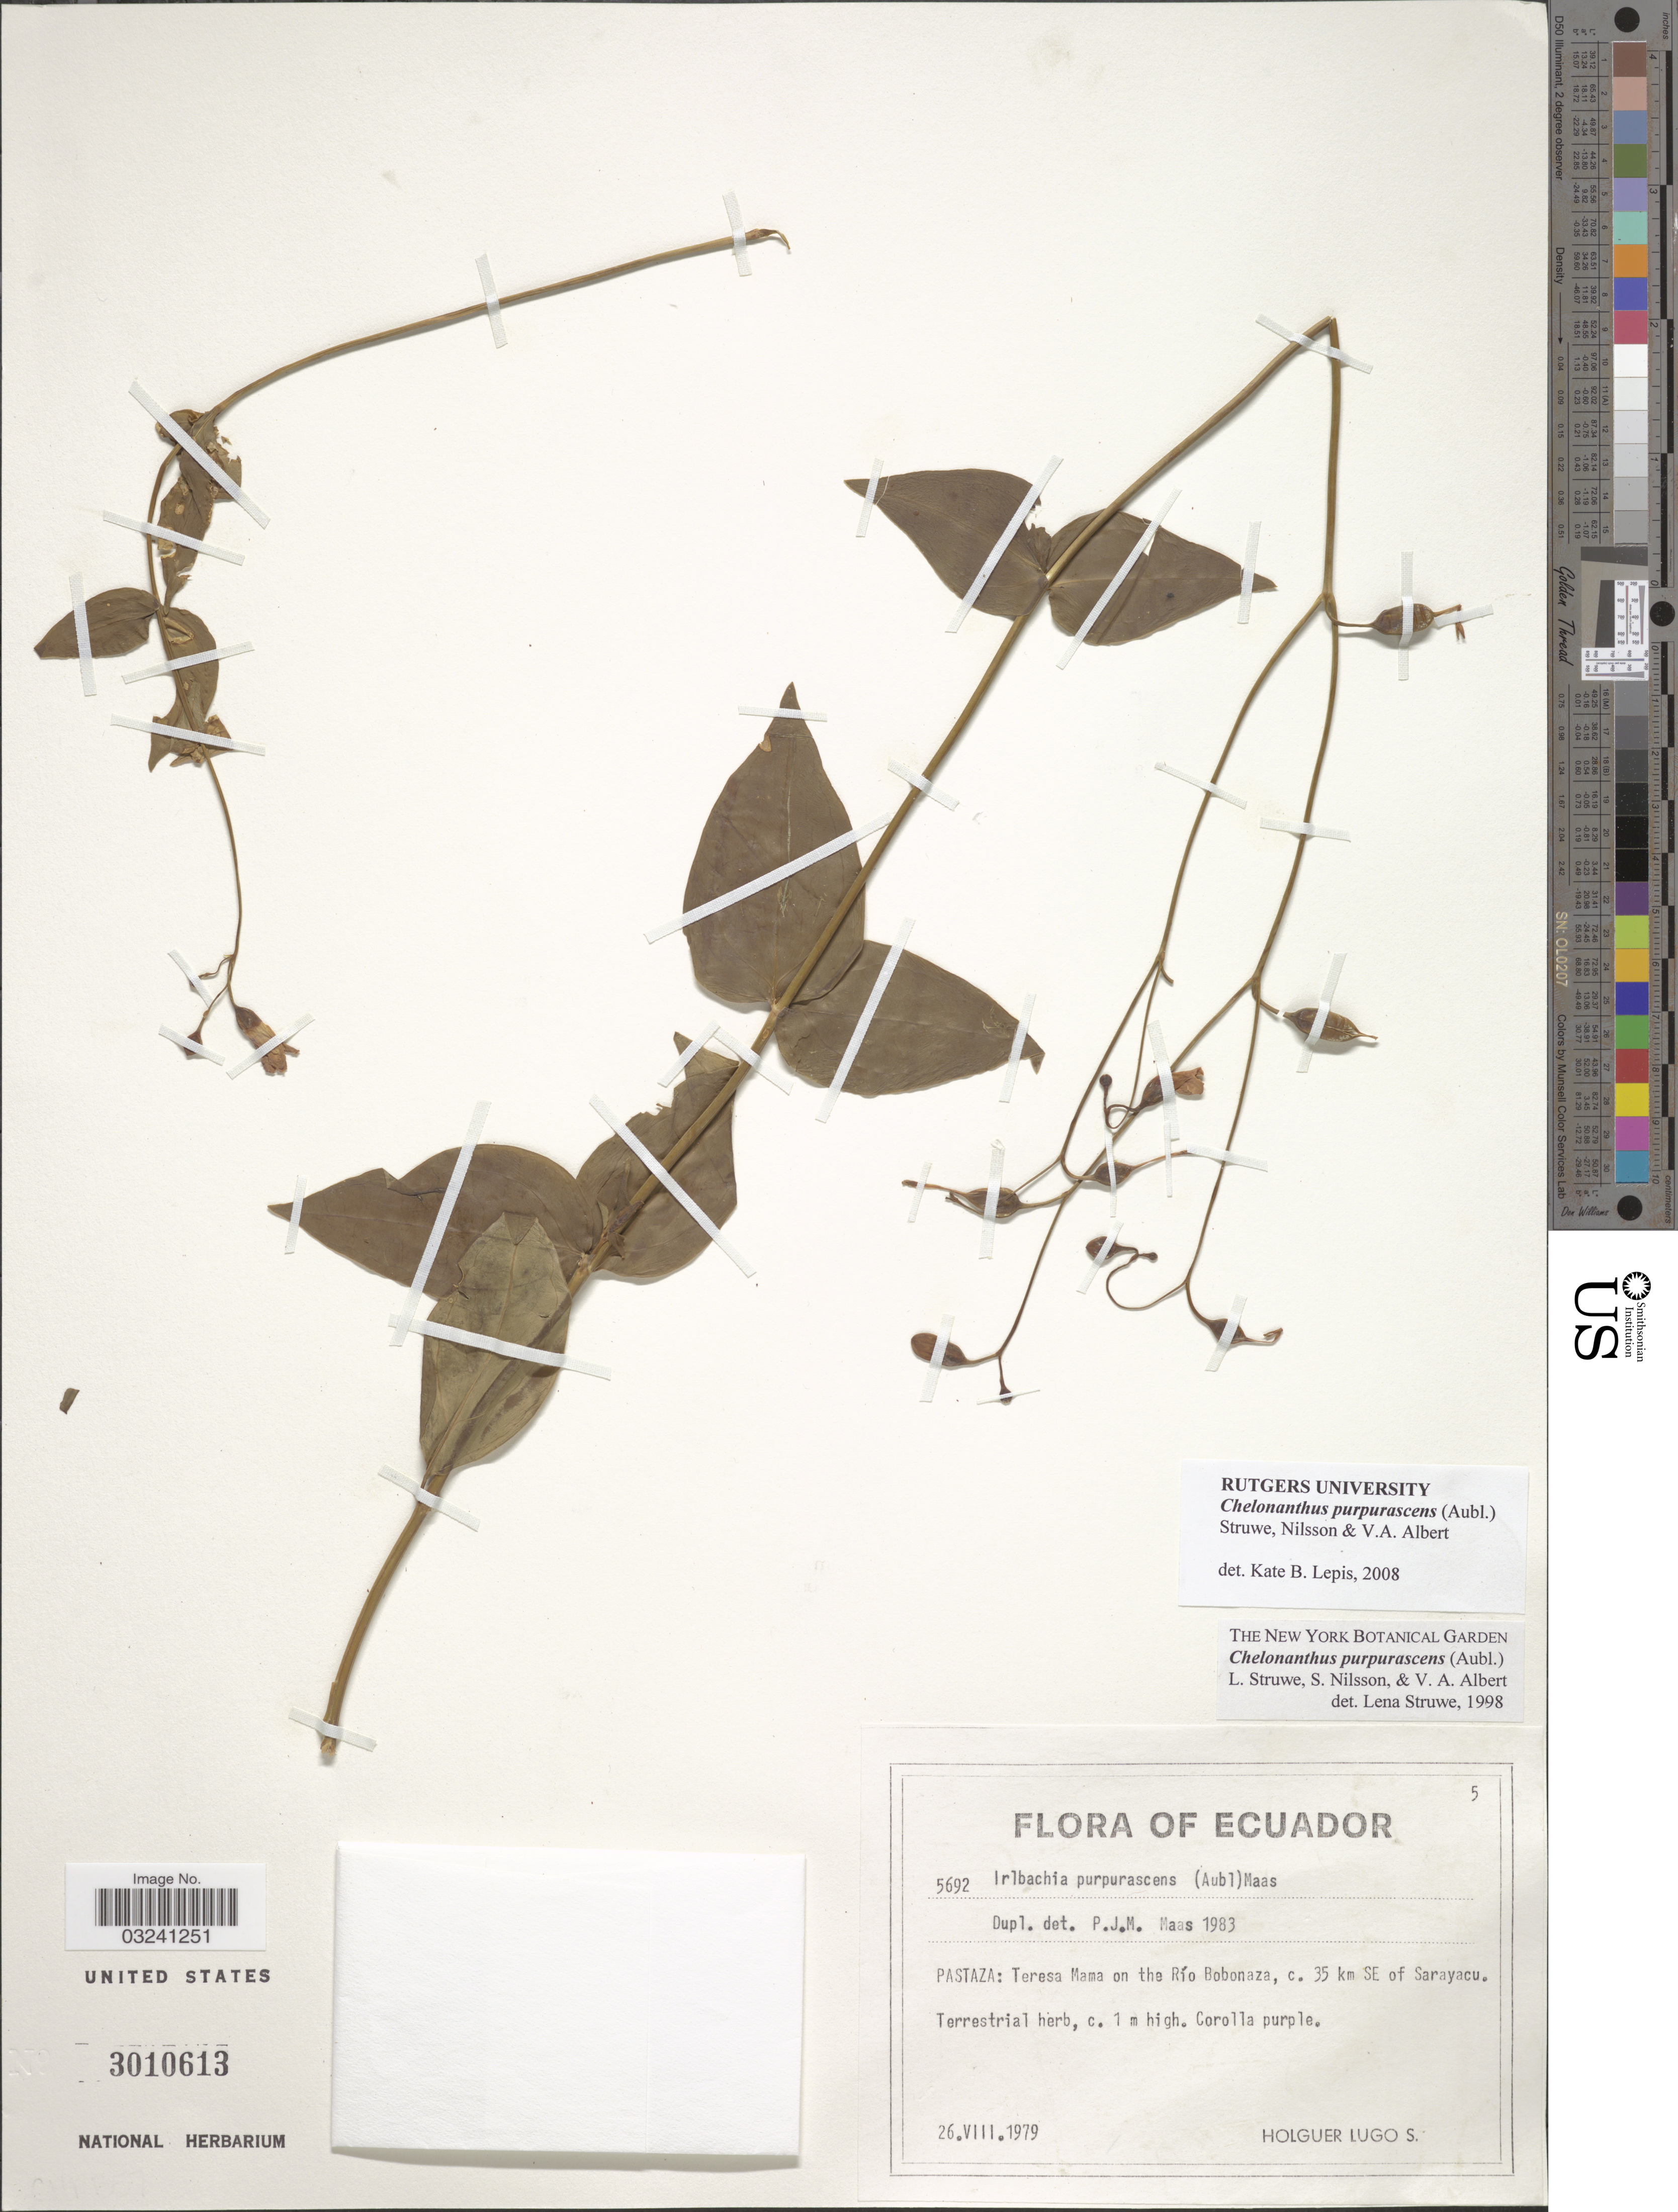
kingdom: Plantae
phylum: Tracheophyta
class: Magnoliopsida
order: Gentianales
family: Gentianaceae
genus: Chelonanthus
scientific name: Chelonanthus purpurascens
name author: (Aubl.) Struwe et al.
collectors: H. Lugo S.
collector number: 5692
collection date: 1979-08-26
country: Ecuador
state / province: Pastaza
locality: Teresa Mama on the Río Bobonaza, c. 35 km SE of Sarayacu.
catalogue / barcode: US 3010613